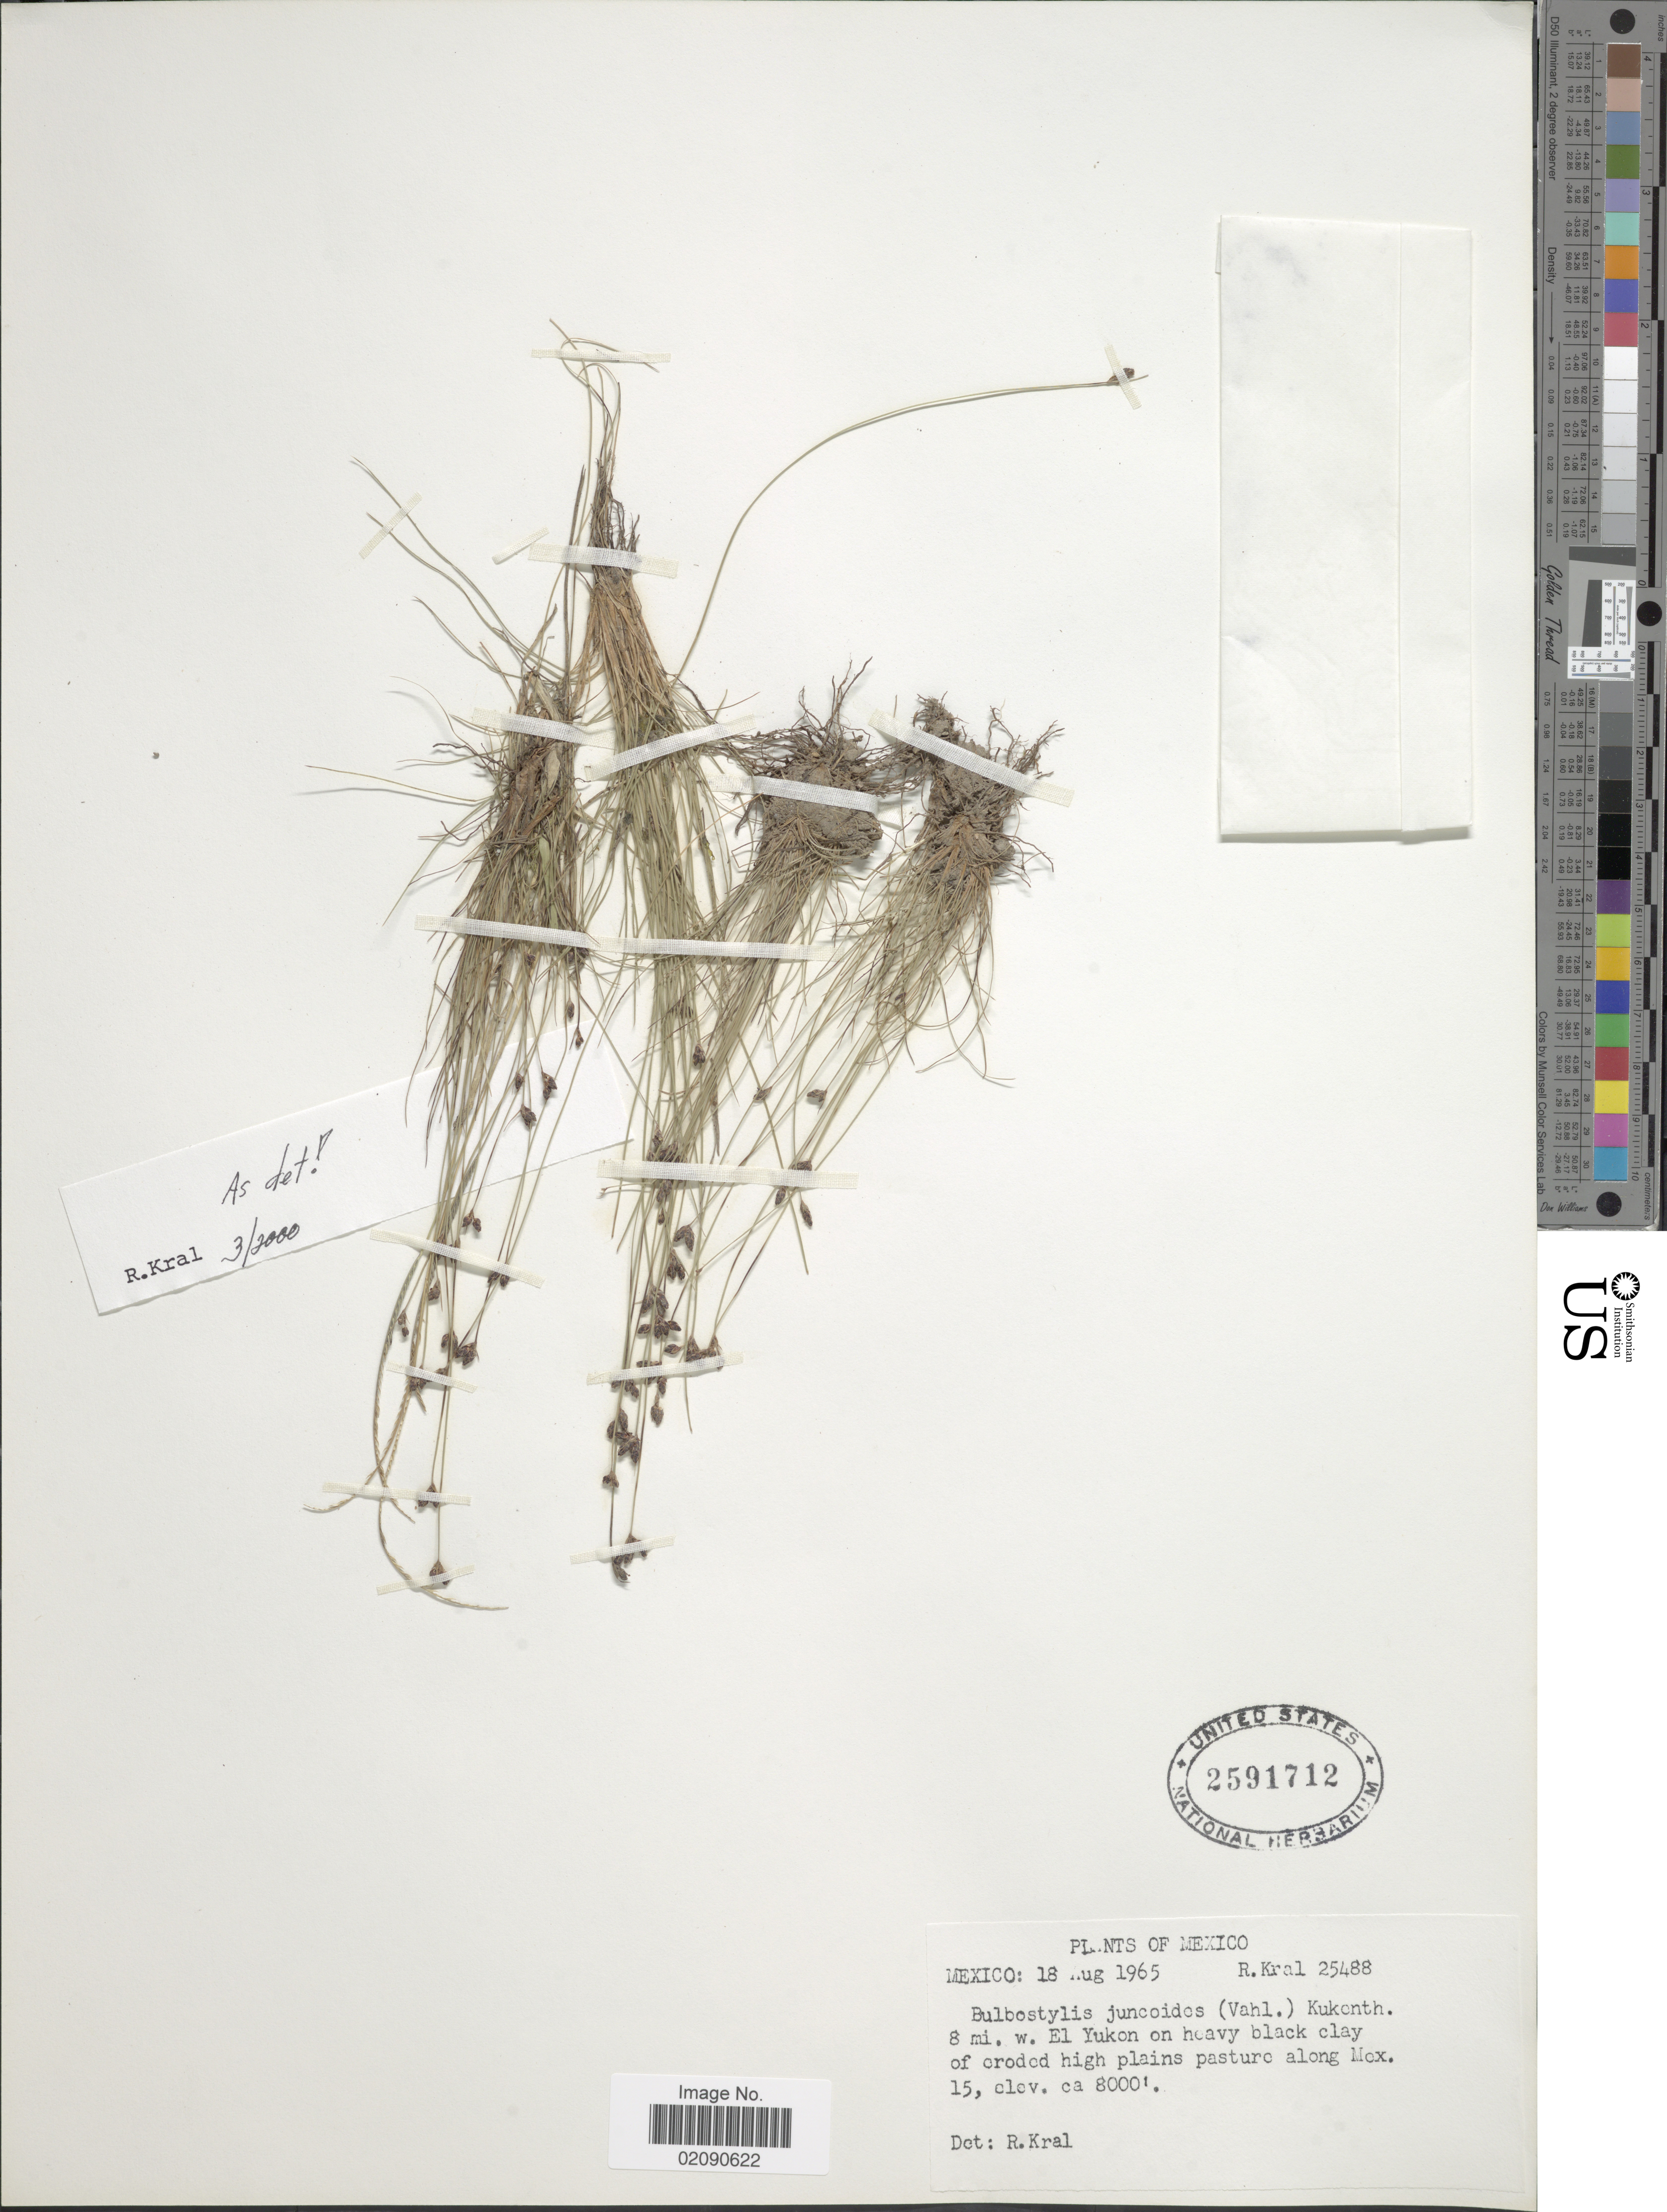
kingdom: Plantae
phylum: Tracheophyta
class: Liliopsida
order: Poales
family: Cyperaceae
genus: Bulbostylis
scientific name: Bulbostylis juncoides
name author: (Vahl) Kük. ex Herter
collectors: R. Kral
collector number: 25488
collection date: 1965-08-18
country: Mexico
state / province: México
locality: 8 mi. w. El Yukon on heavy black clay of croded high plains pasture along Mex. 15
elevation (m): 2438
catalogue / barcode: US 2591712